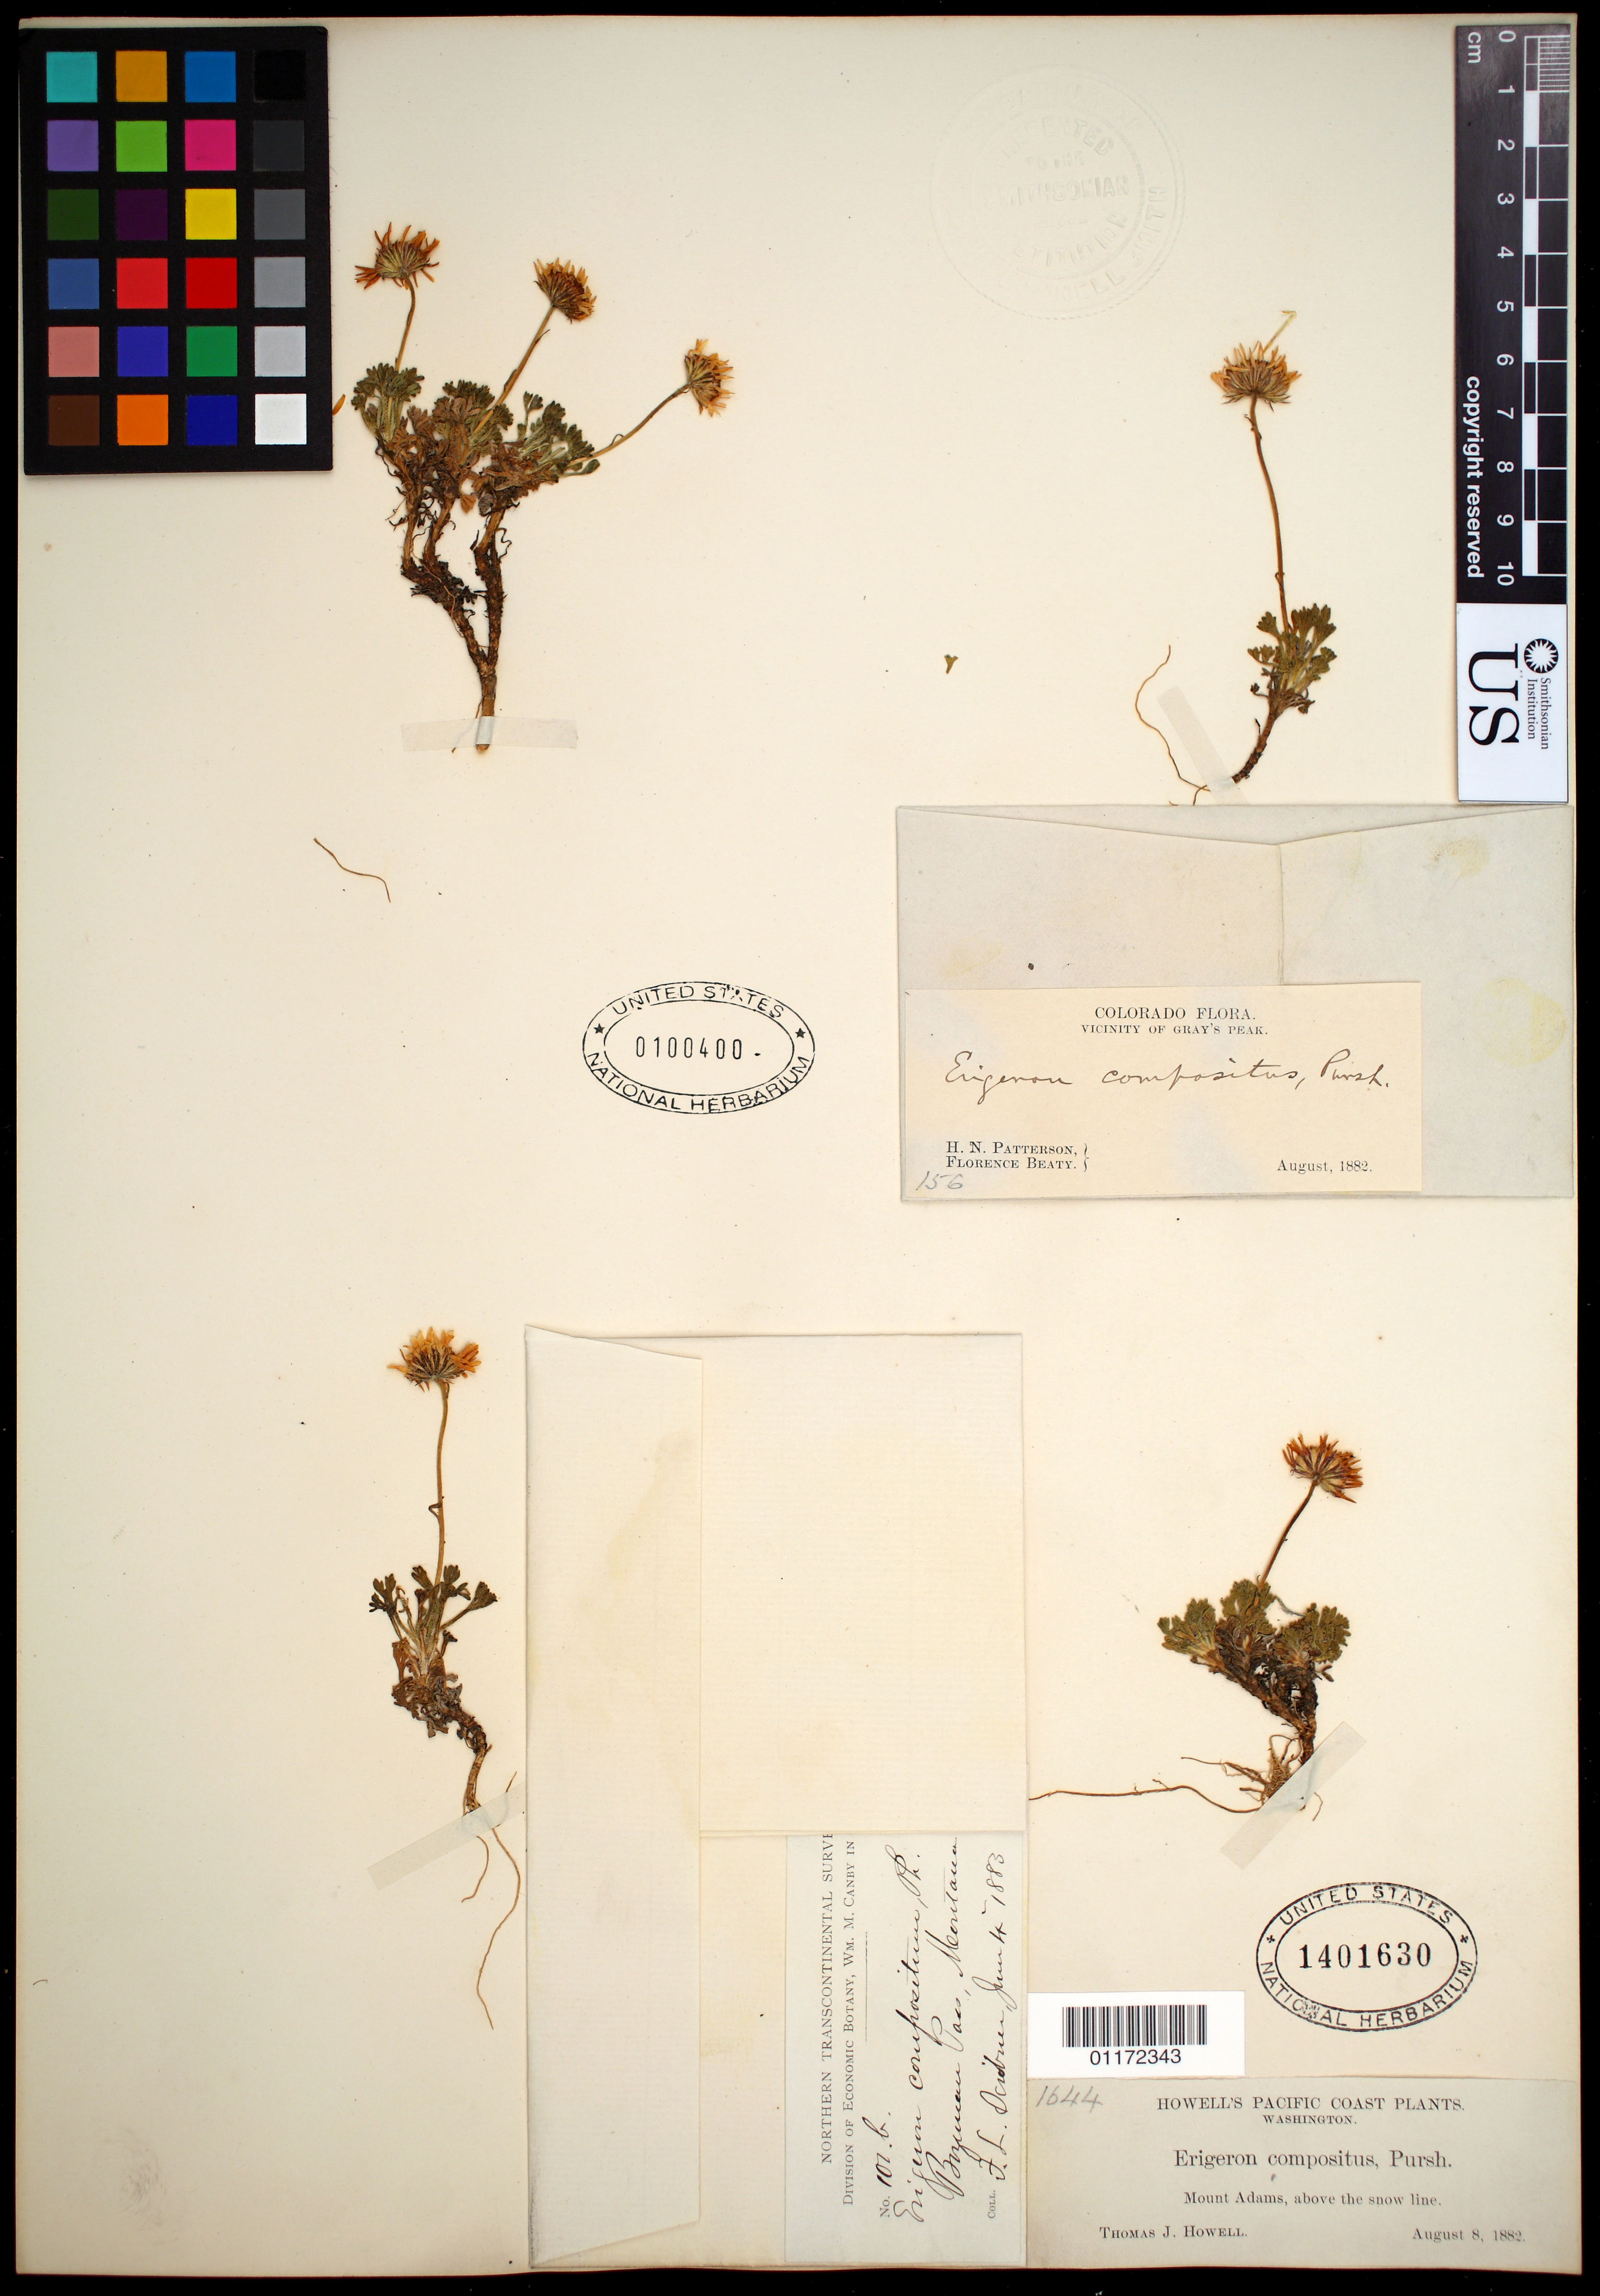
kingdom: Plantae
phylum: Tracheophyta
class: Magnoliopsida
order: Asterales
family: Asteraceae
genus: Erigeron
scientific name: Erigeron compositus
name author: Pursh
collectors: F. L. Scribner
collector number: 101b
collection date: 1883-06-04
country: United States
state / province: Montana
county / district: Gallatin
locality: Bozeman Pass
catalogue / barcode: US 1401630